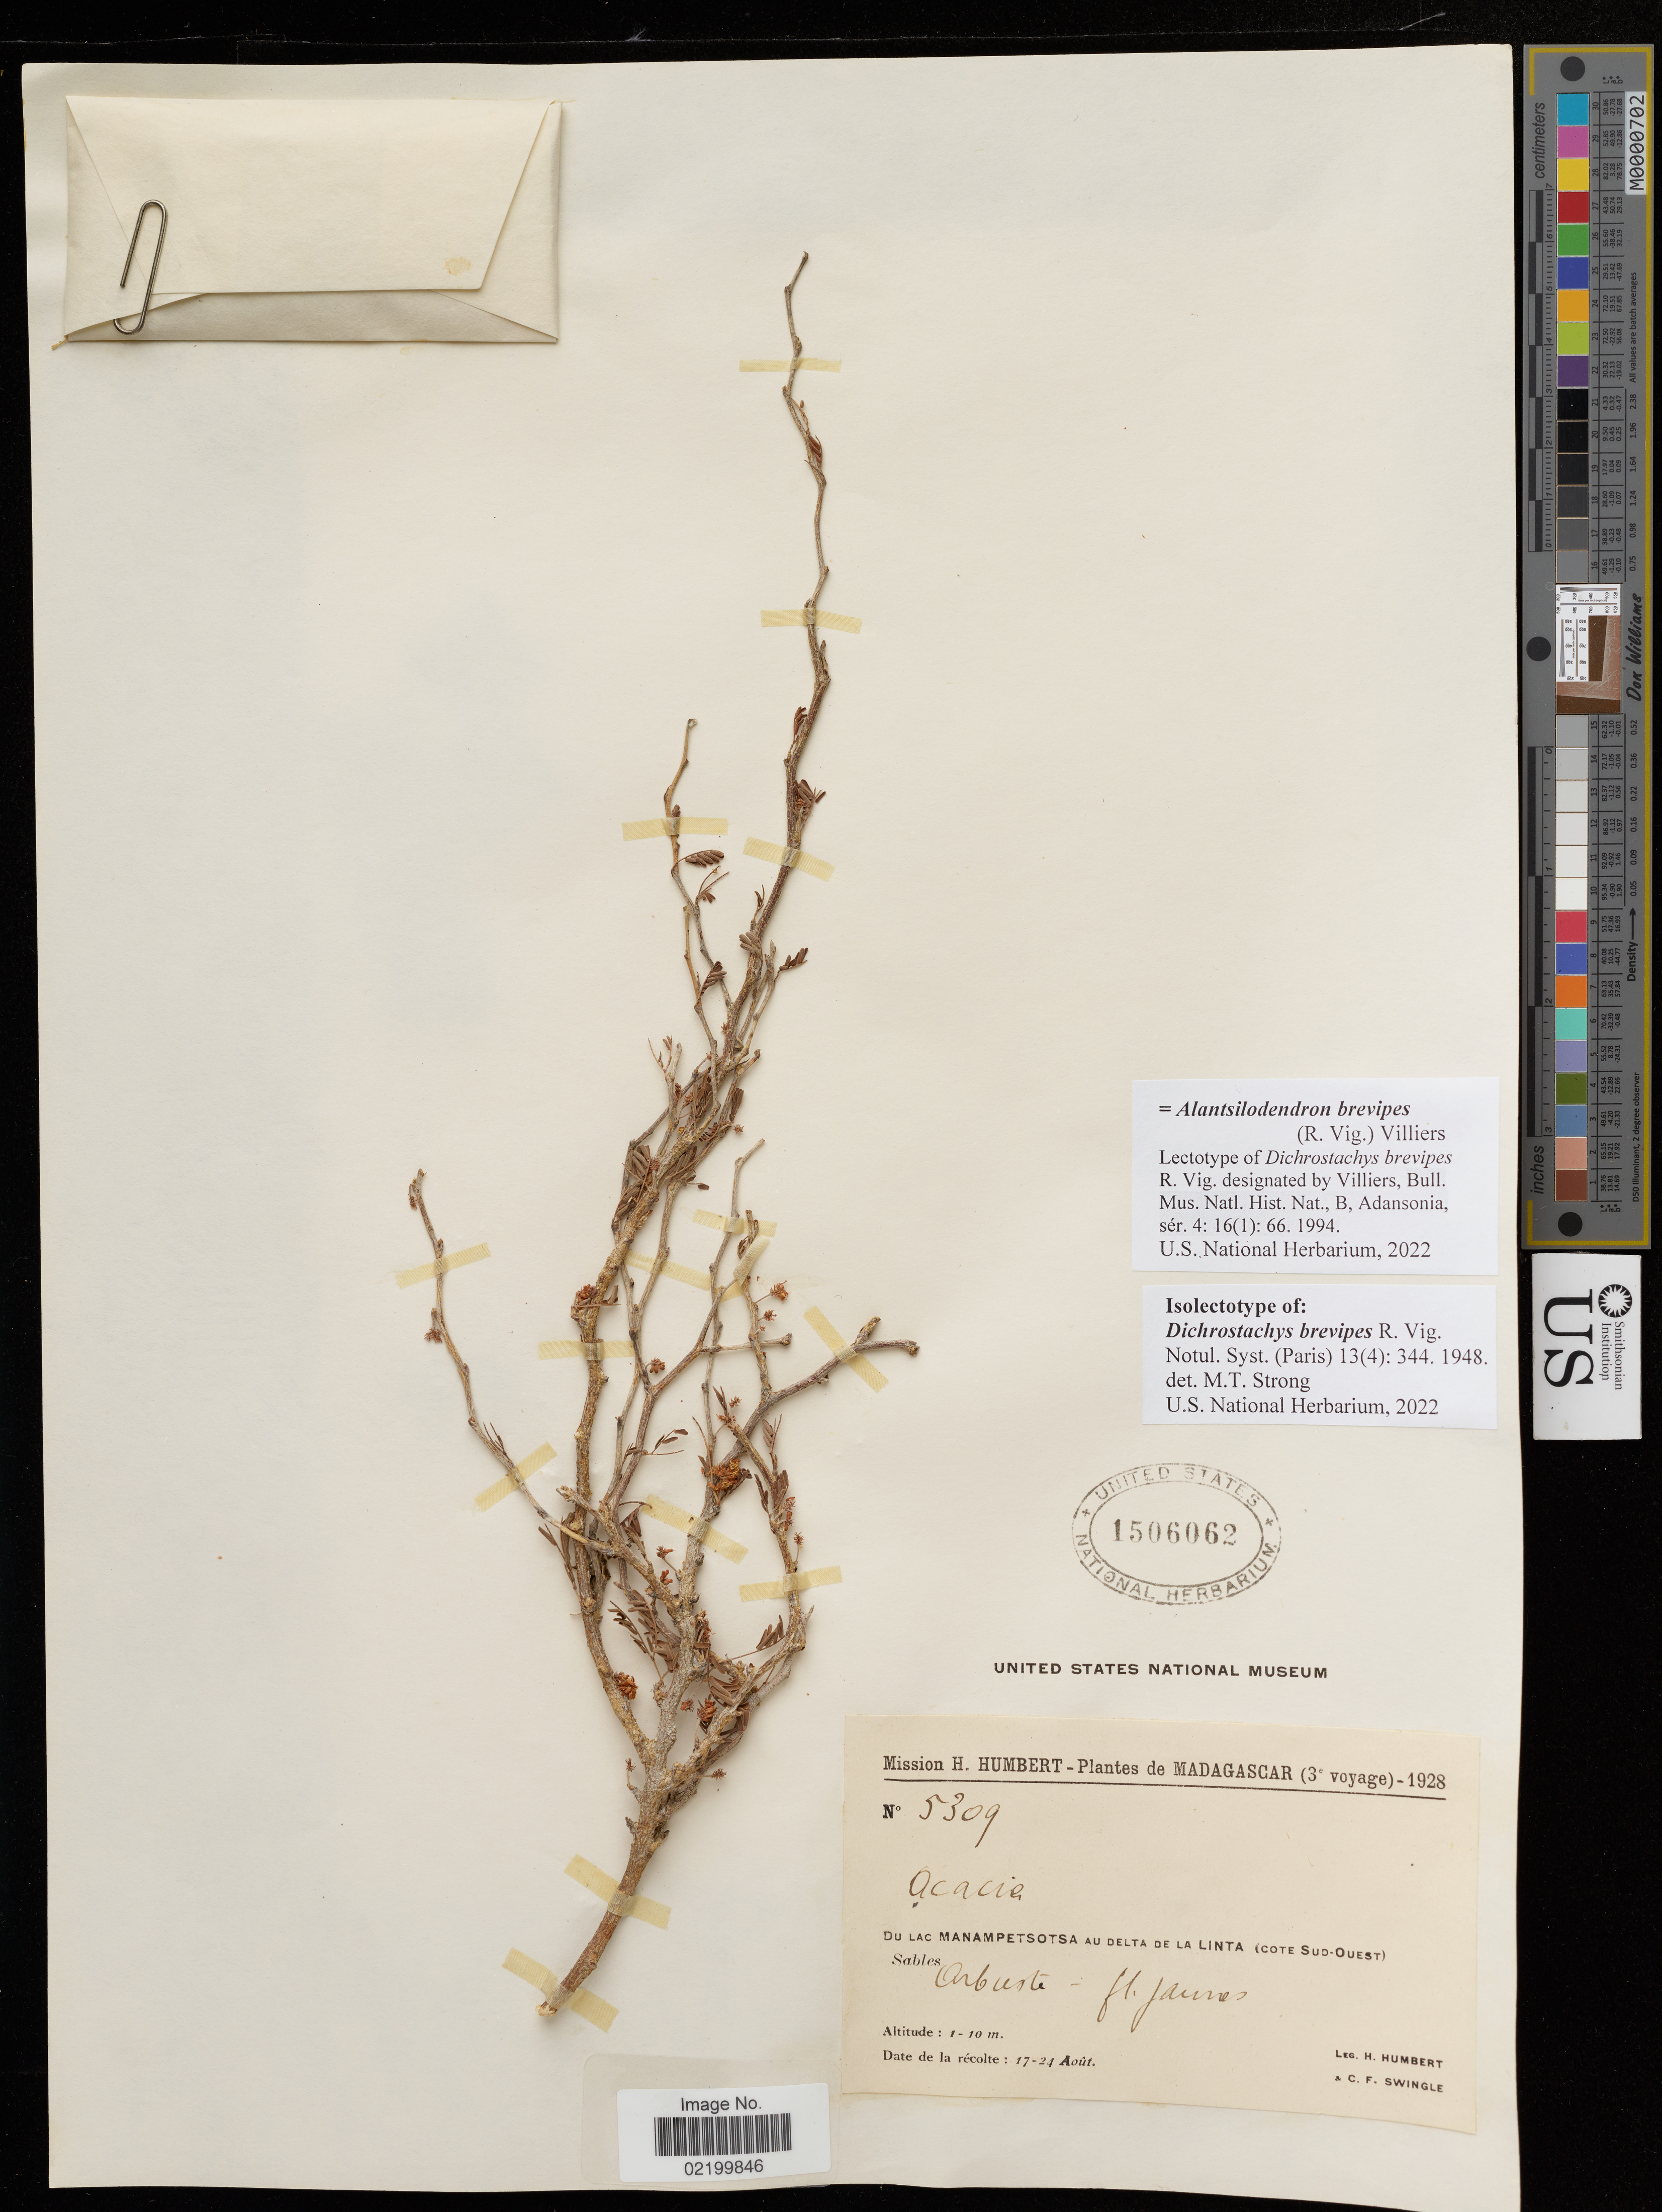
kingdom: Plantae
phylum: Tracheophyta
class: Magnoliopsida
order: Fabales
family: Fabaceae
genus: Dichrostachys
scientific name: Dichrostachys brevipes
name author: R. Vig.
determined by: Strong, Mark T., (BOT), Smithsonian Institution - National Museum of Natural History (UNITED STATES)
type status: Isolectotype; Lectotype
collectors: H. Humbert & C. Swingle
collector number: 5309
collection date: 1928-08-17/1928-08-24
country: Madagascar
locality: Du lac Manampetsotsa au Delta de la Linta ( cote Sud-Ouest)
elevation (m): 1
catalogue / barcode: US 1506062